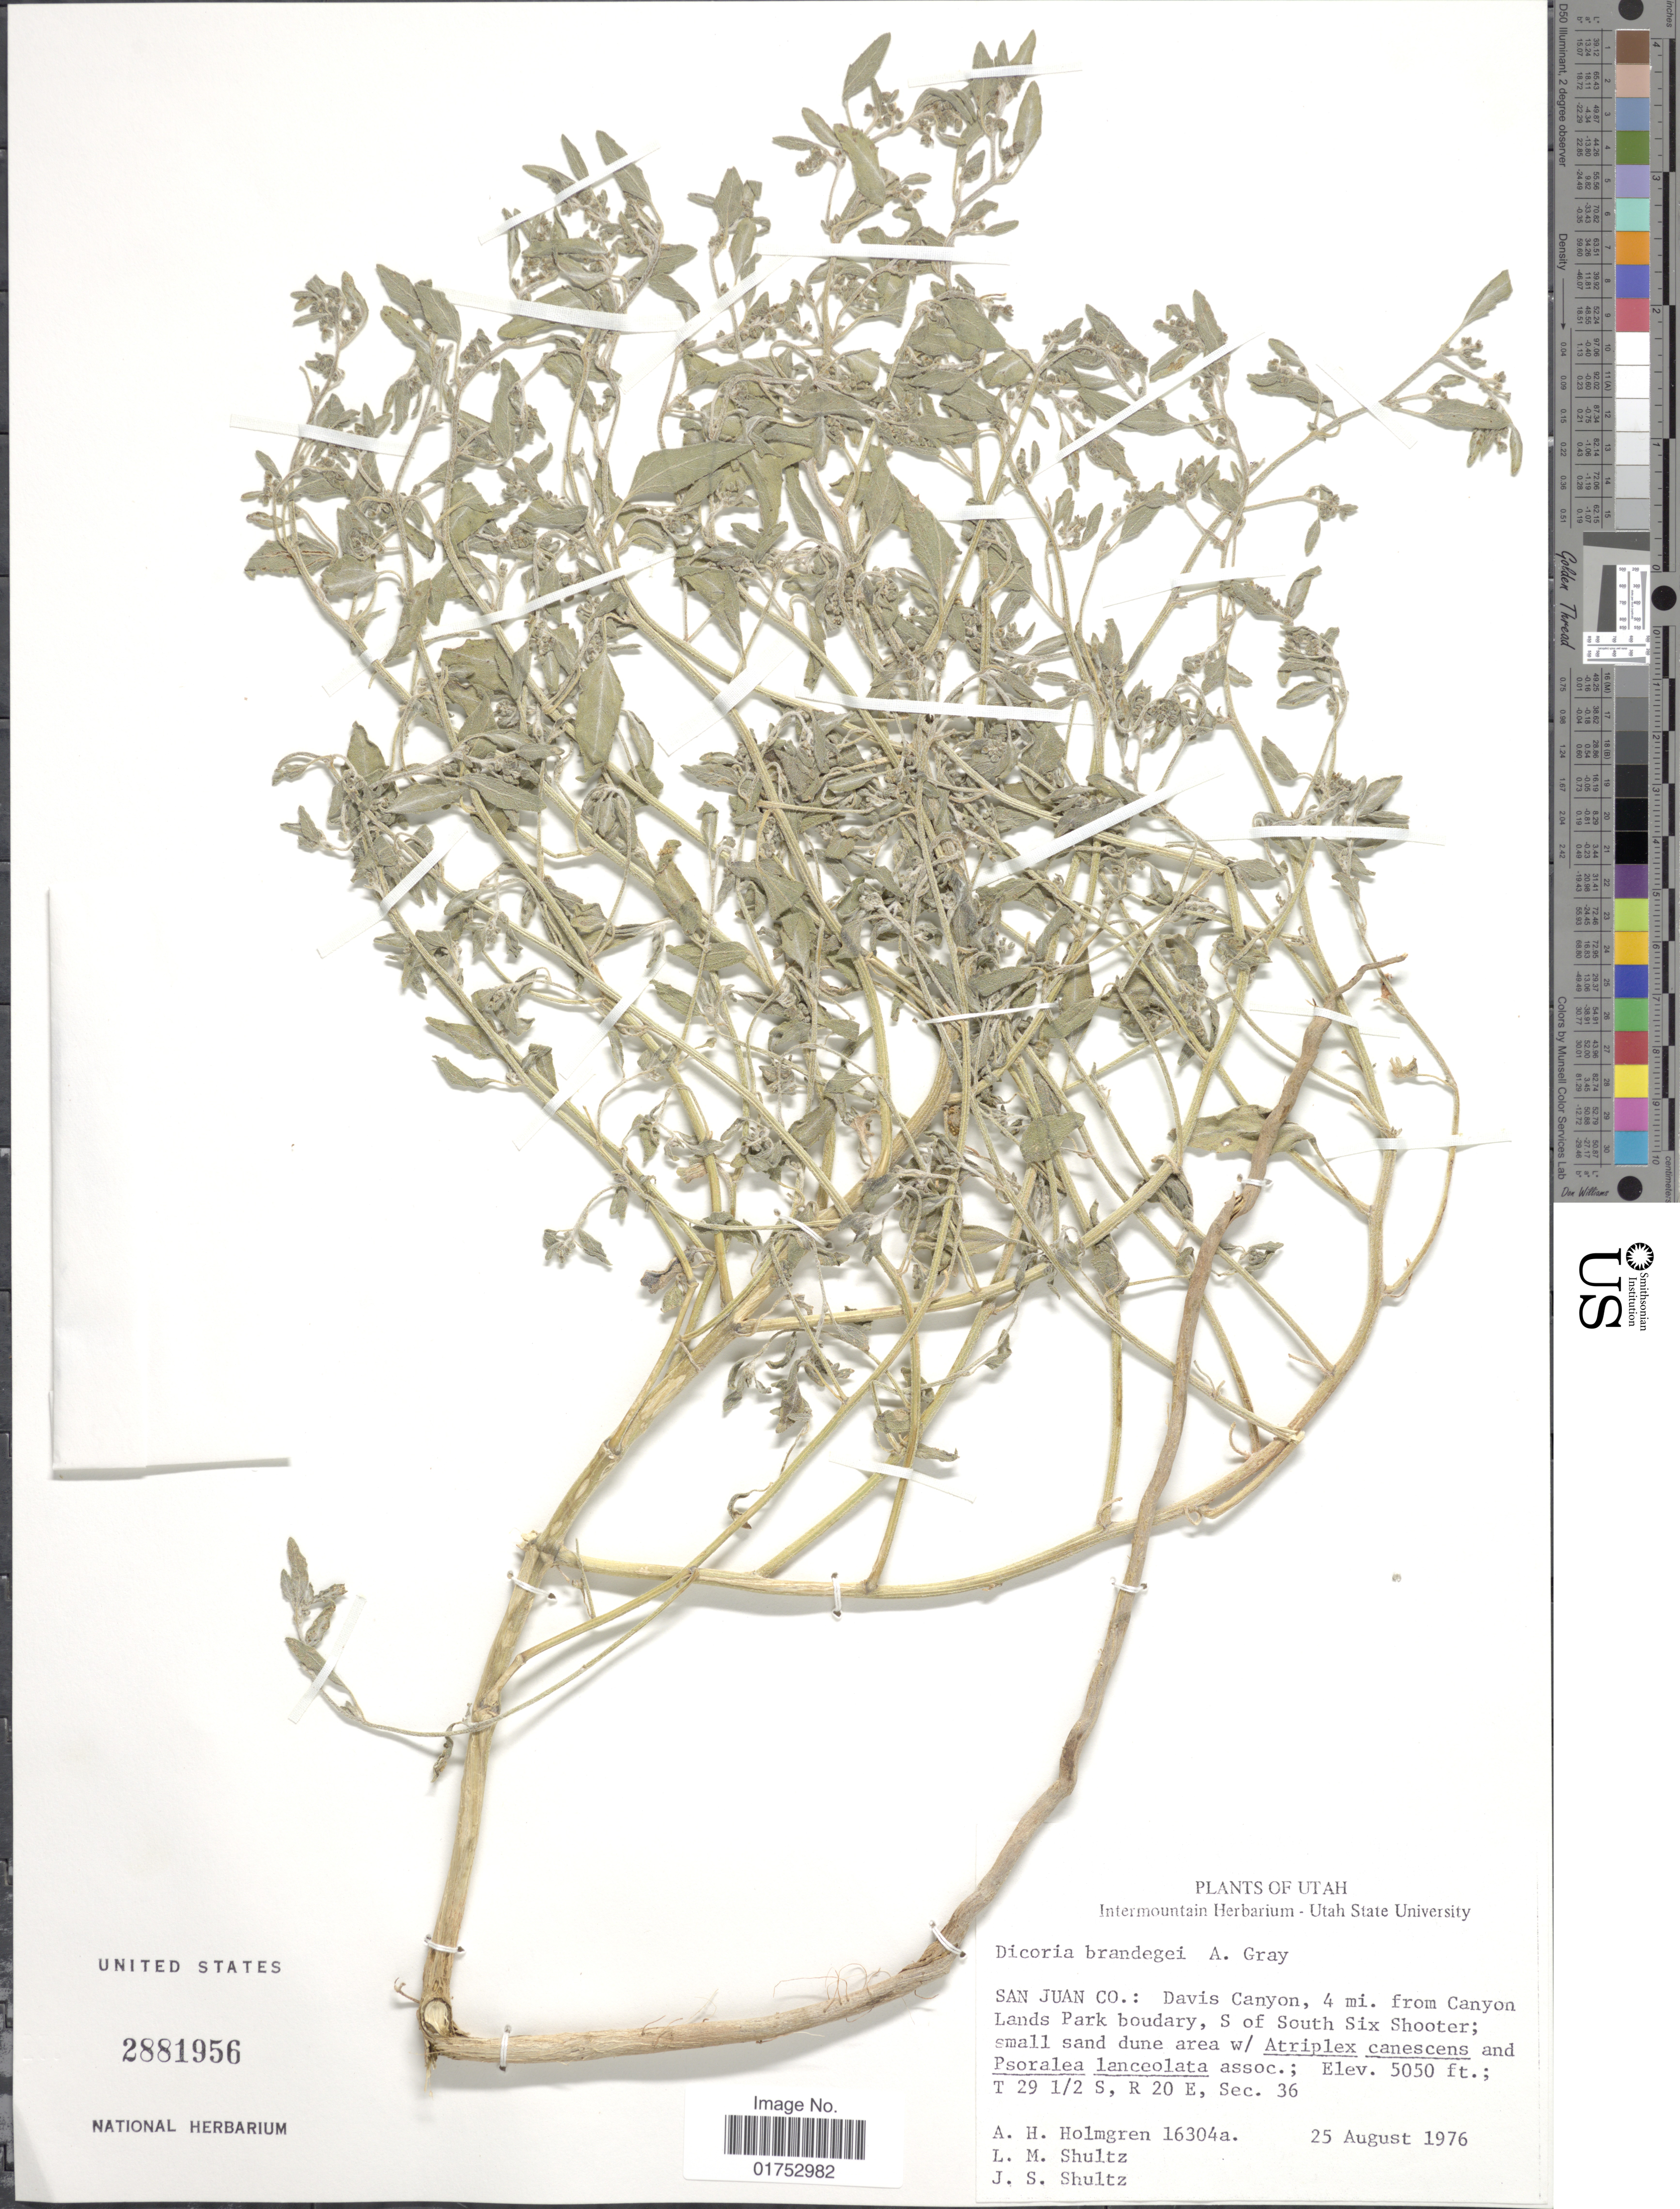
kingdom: Plantae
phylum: Tracheophyta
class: Magnoliopsida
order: Asterales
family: Asteraceae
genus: Dicoria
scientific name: Dicoria brandegeei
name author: A. Gray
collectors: A. H. Holmgren, L. Shultz & J. Shultz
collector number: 16304a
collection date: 1976-08-25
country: United States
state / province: Utah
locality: San Juan Co., Davis Canyon, 4 mi from Canyon Lands park Boundary, S of South Six Shooter, T29½S, R20E, Sec 36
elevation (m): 1539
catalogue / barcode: US 2881956